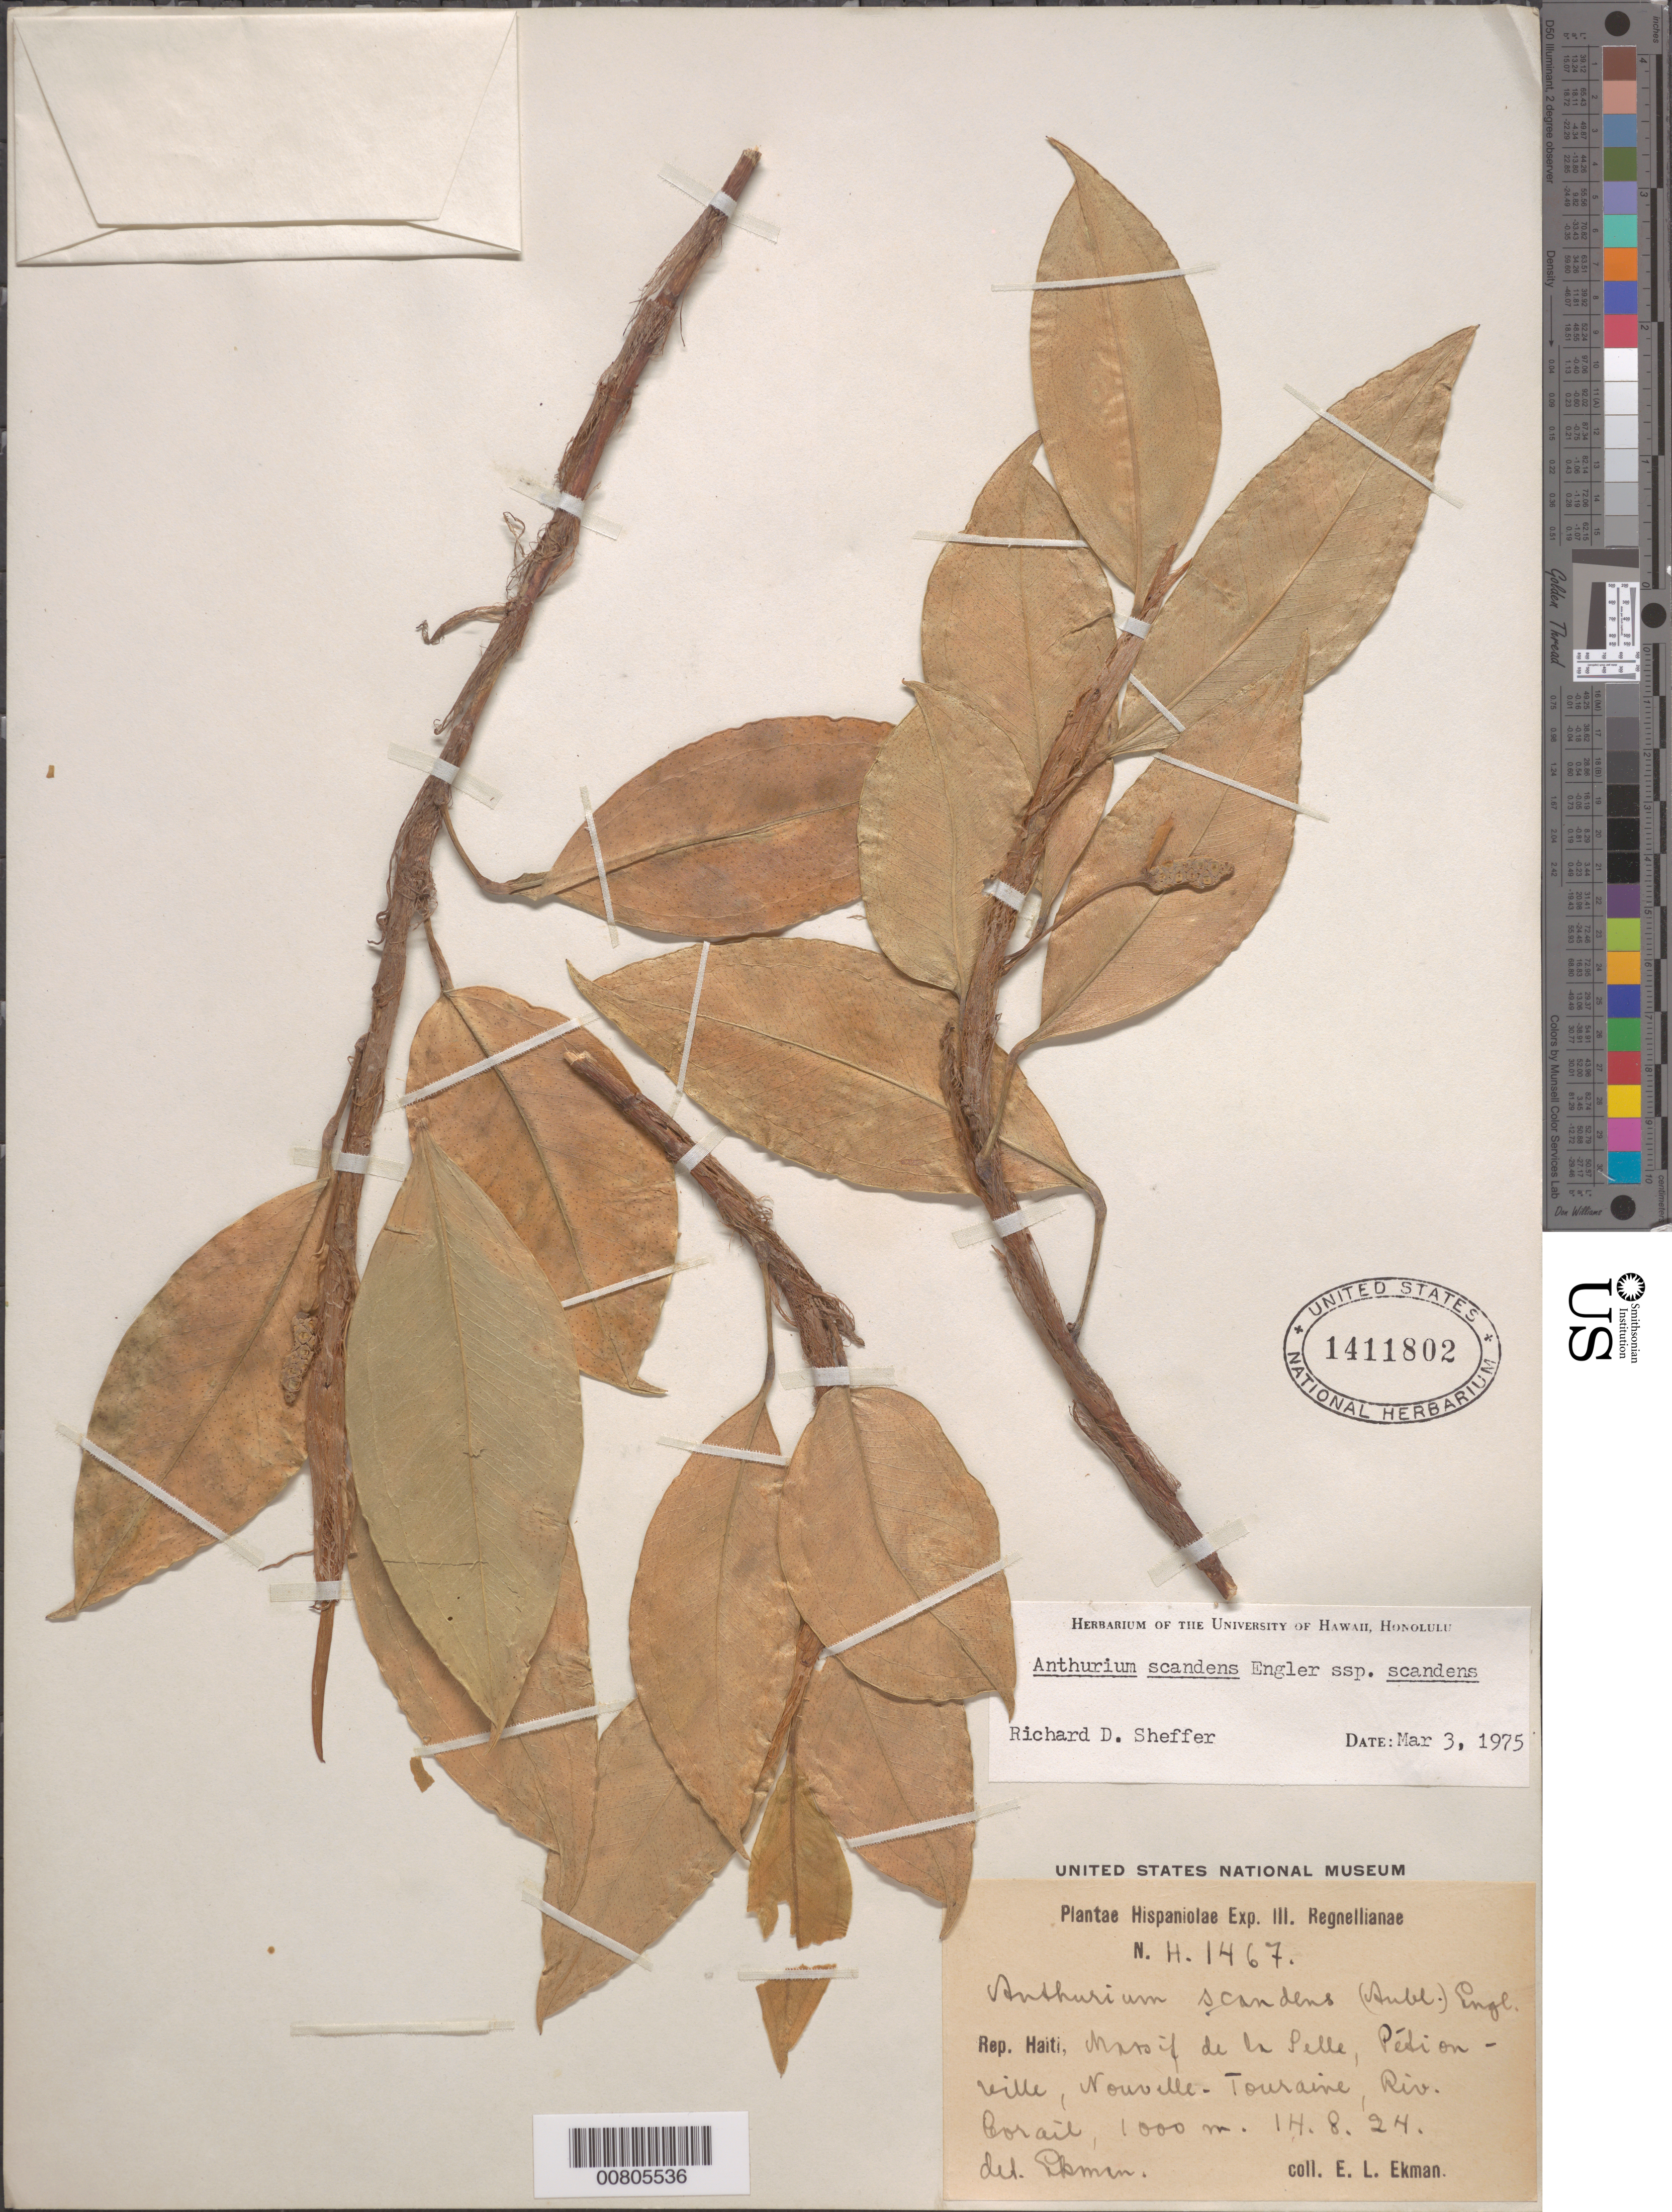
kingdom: Plantae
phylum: Tracheophyta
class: Liliopsida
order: Alismatales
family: Araceae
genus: Anthurium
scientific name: Anthurium scandens subsp. scandens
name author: (Aubl.) Engl.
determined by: Sheffer, R. D.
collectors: E. L. Ekman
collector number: H 1467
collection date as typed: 14 Aug 1924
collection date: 1924-08-14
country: Haiti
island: Hispaniola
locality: Massif de la Selle, Pétionville, Nouvelle-Touraine, Riv. Corail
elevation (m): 1000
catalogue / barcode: US 1411802